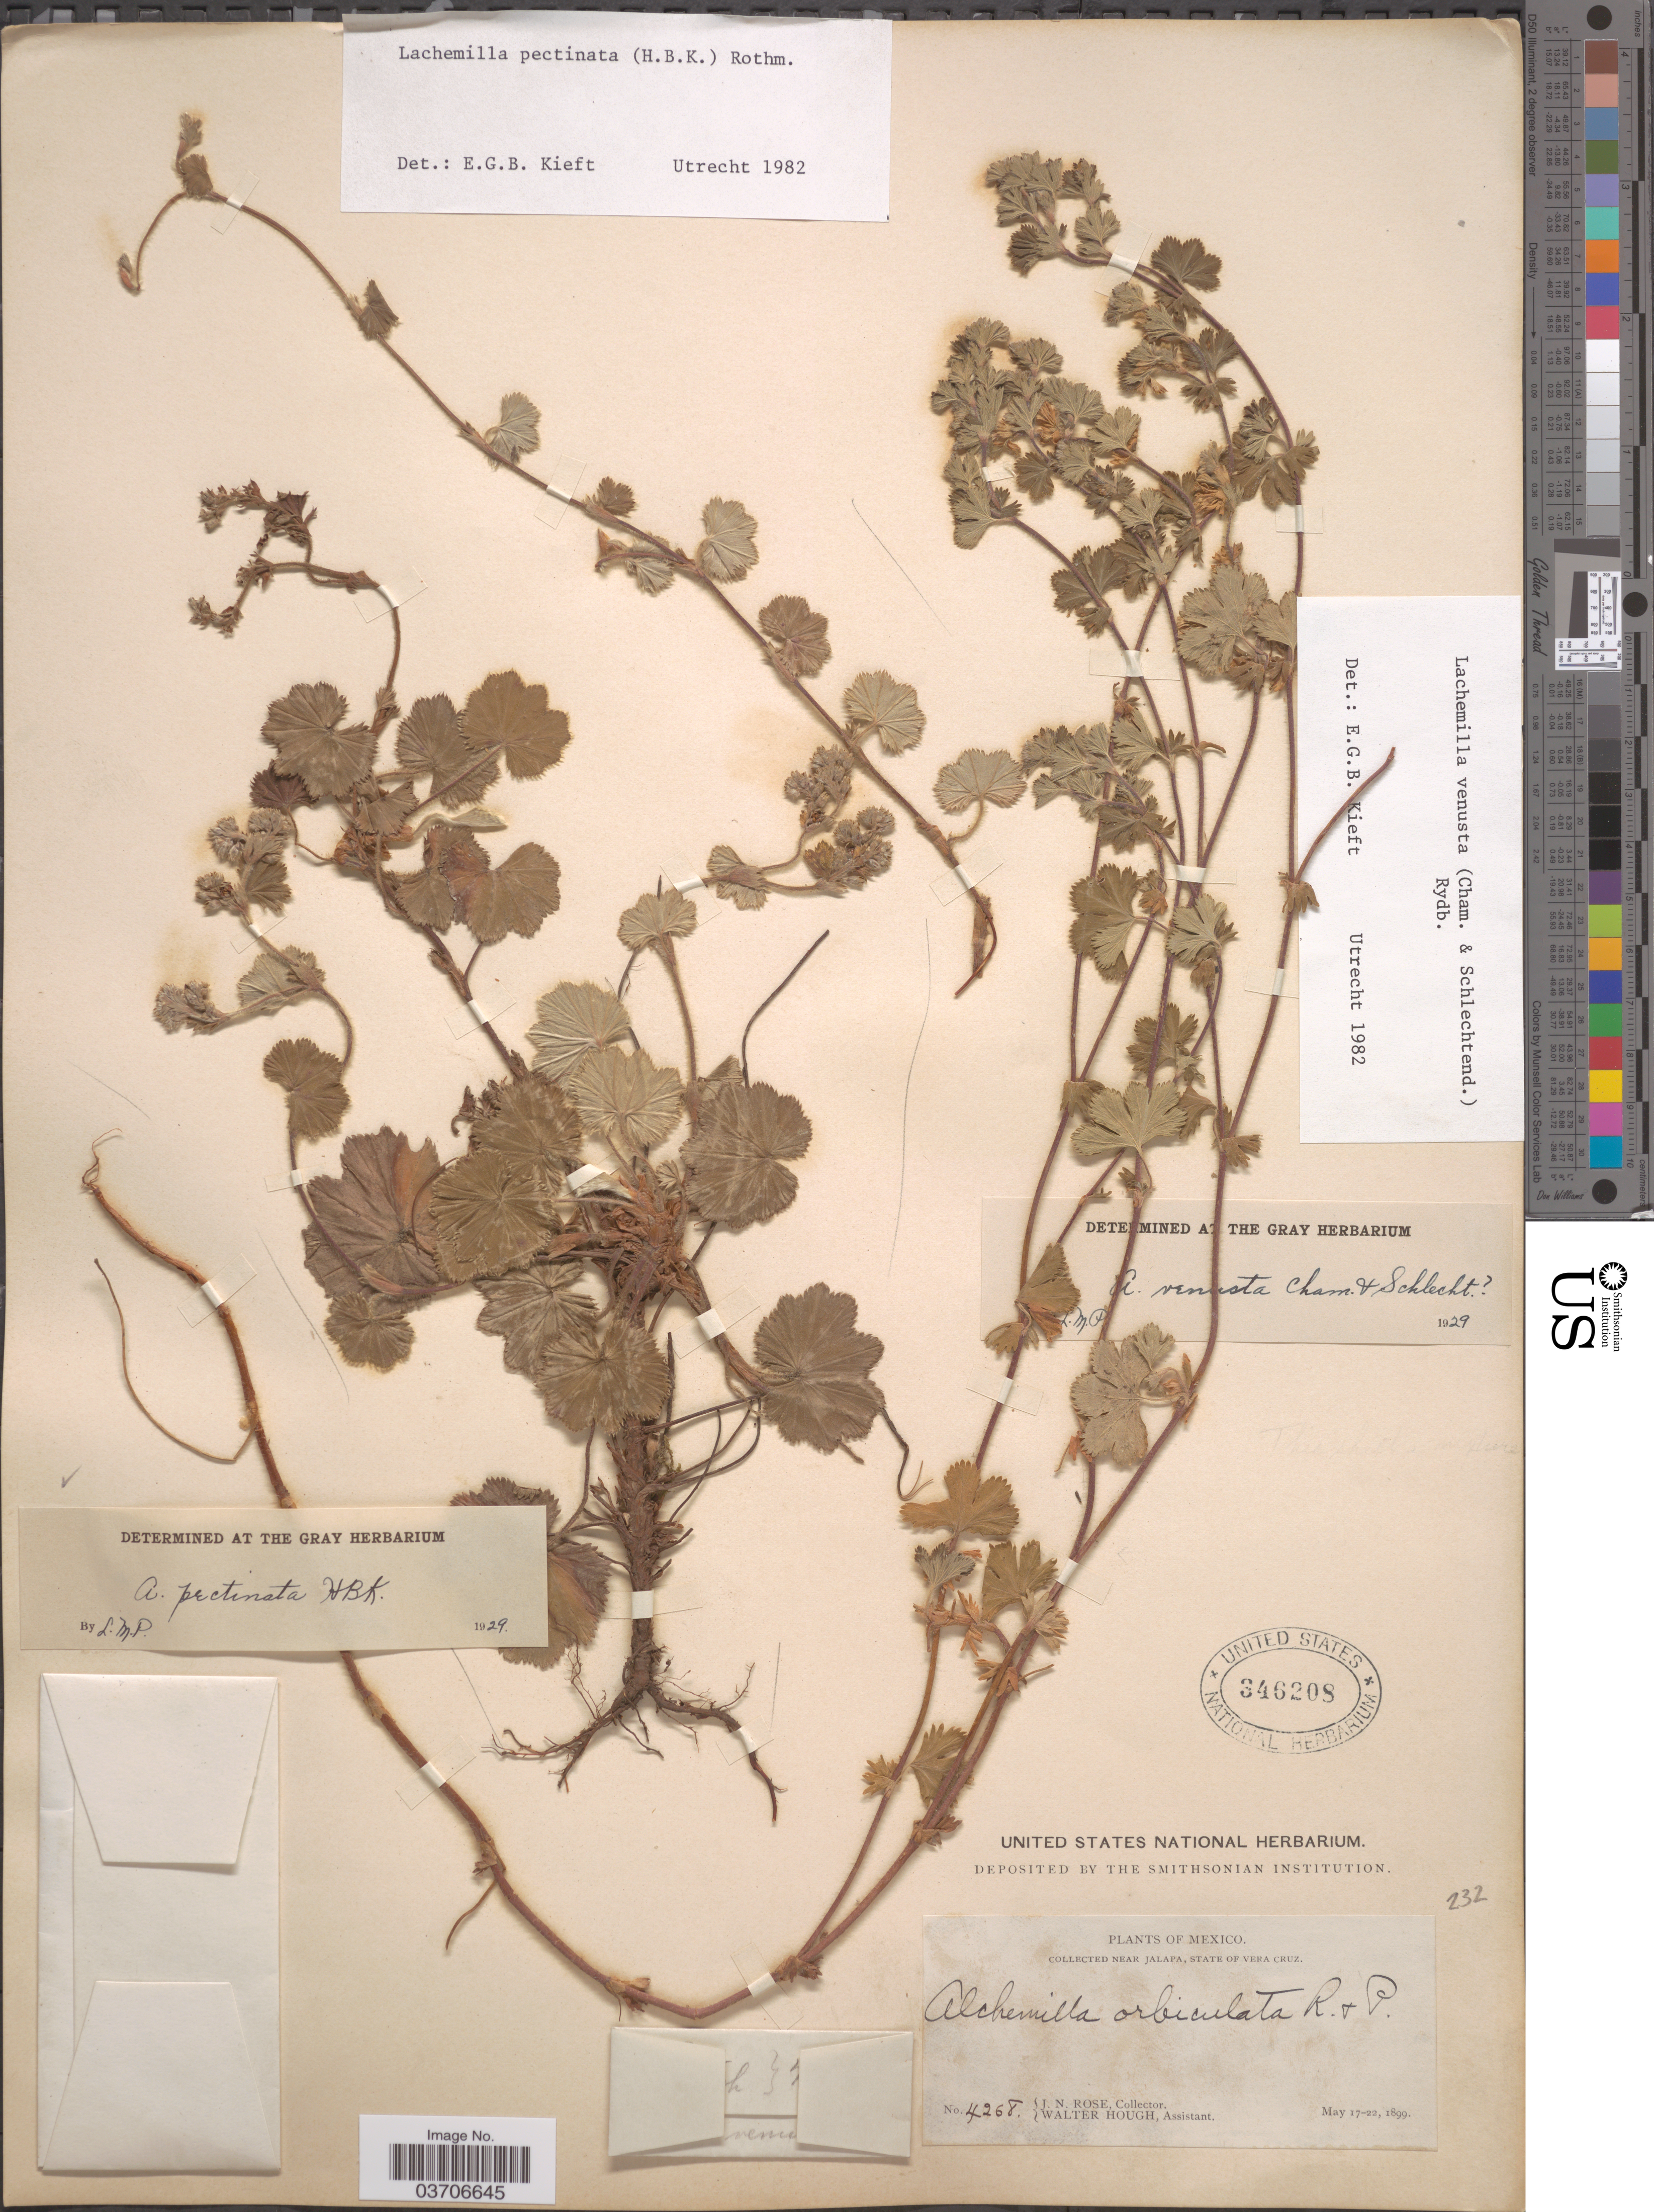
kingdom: Plantae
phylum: Tracheophyta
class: Magnoliopsida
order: Rosales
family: Rosaceae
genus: Lachemilla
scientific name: Lachemilla pectinata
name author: (Kunth) Rothm.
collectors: J. N. Rose & W. Hough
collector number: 4268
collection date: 1899-05-17/1899-05-22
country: Mexico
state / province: Veracruz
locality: Near Jalapa, State of Vera Cruz.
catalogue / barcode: US 346208